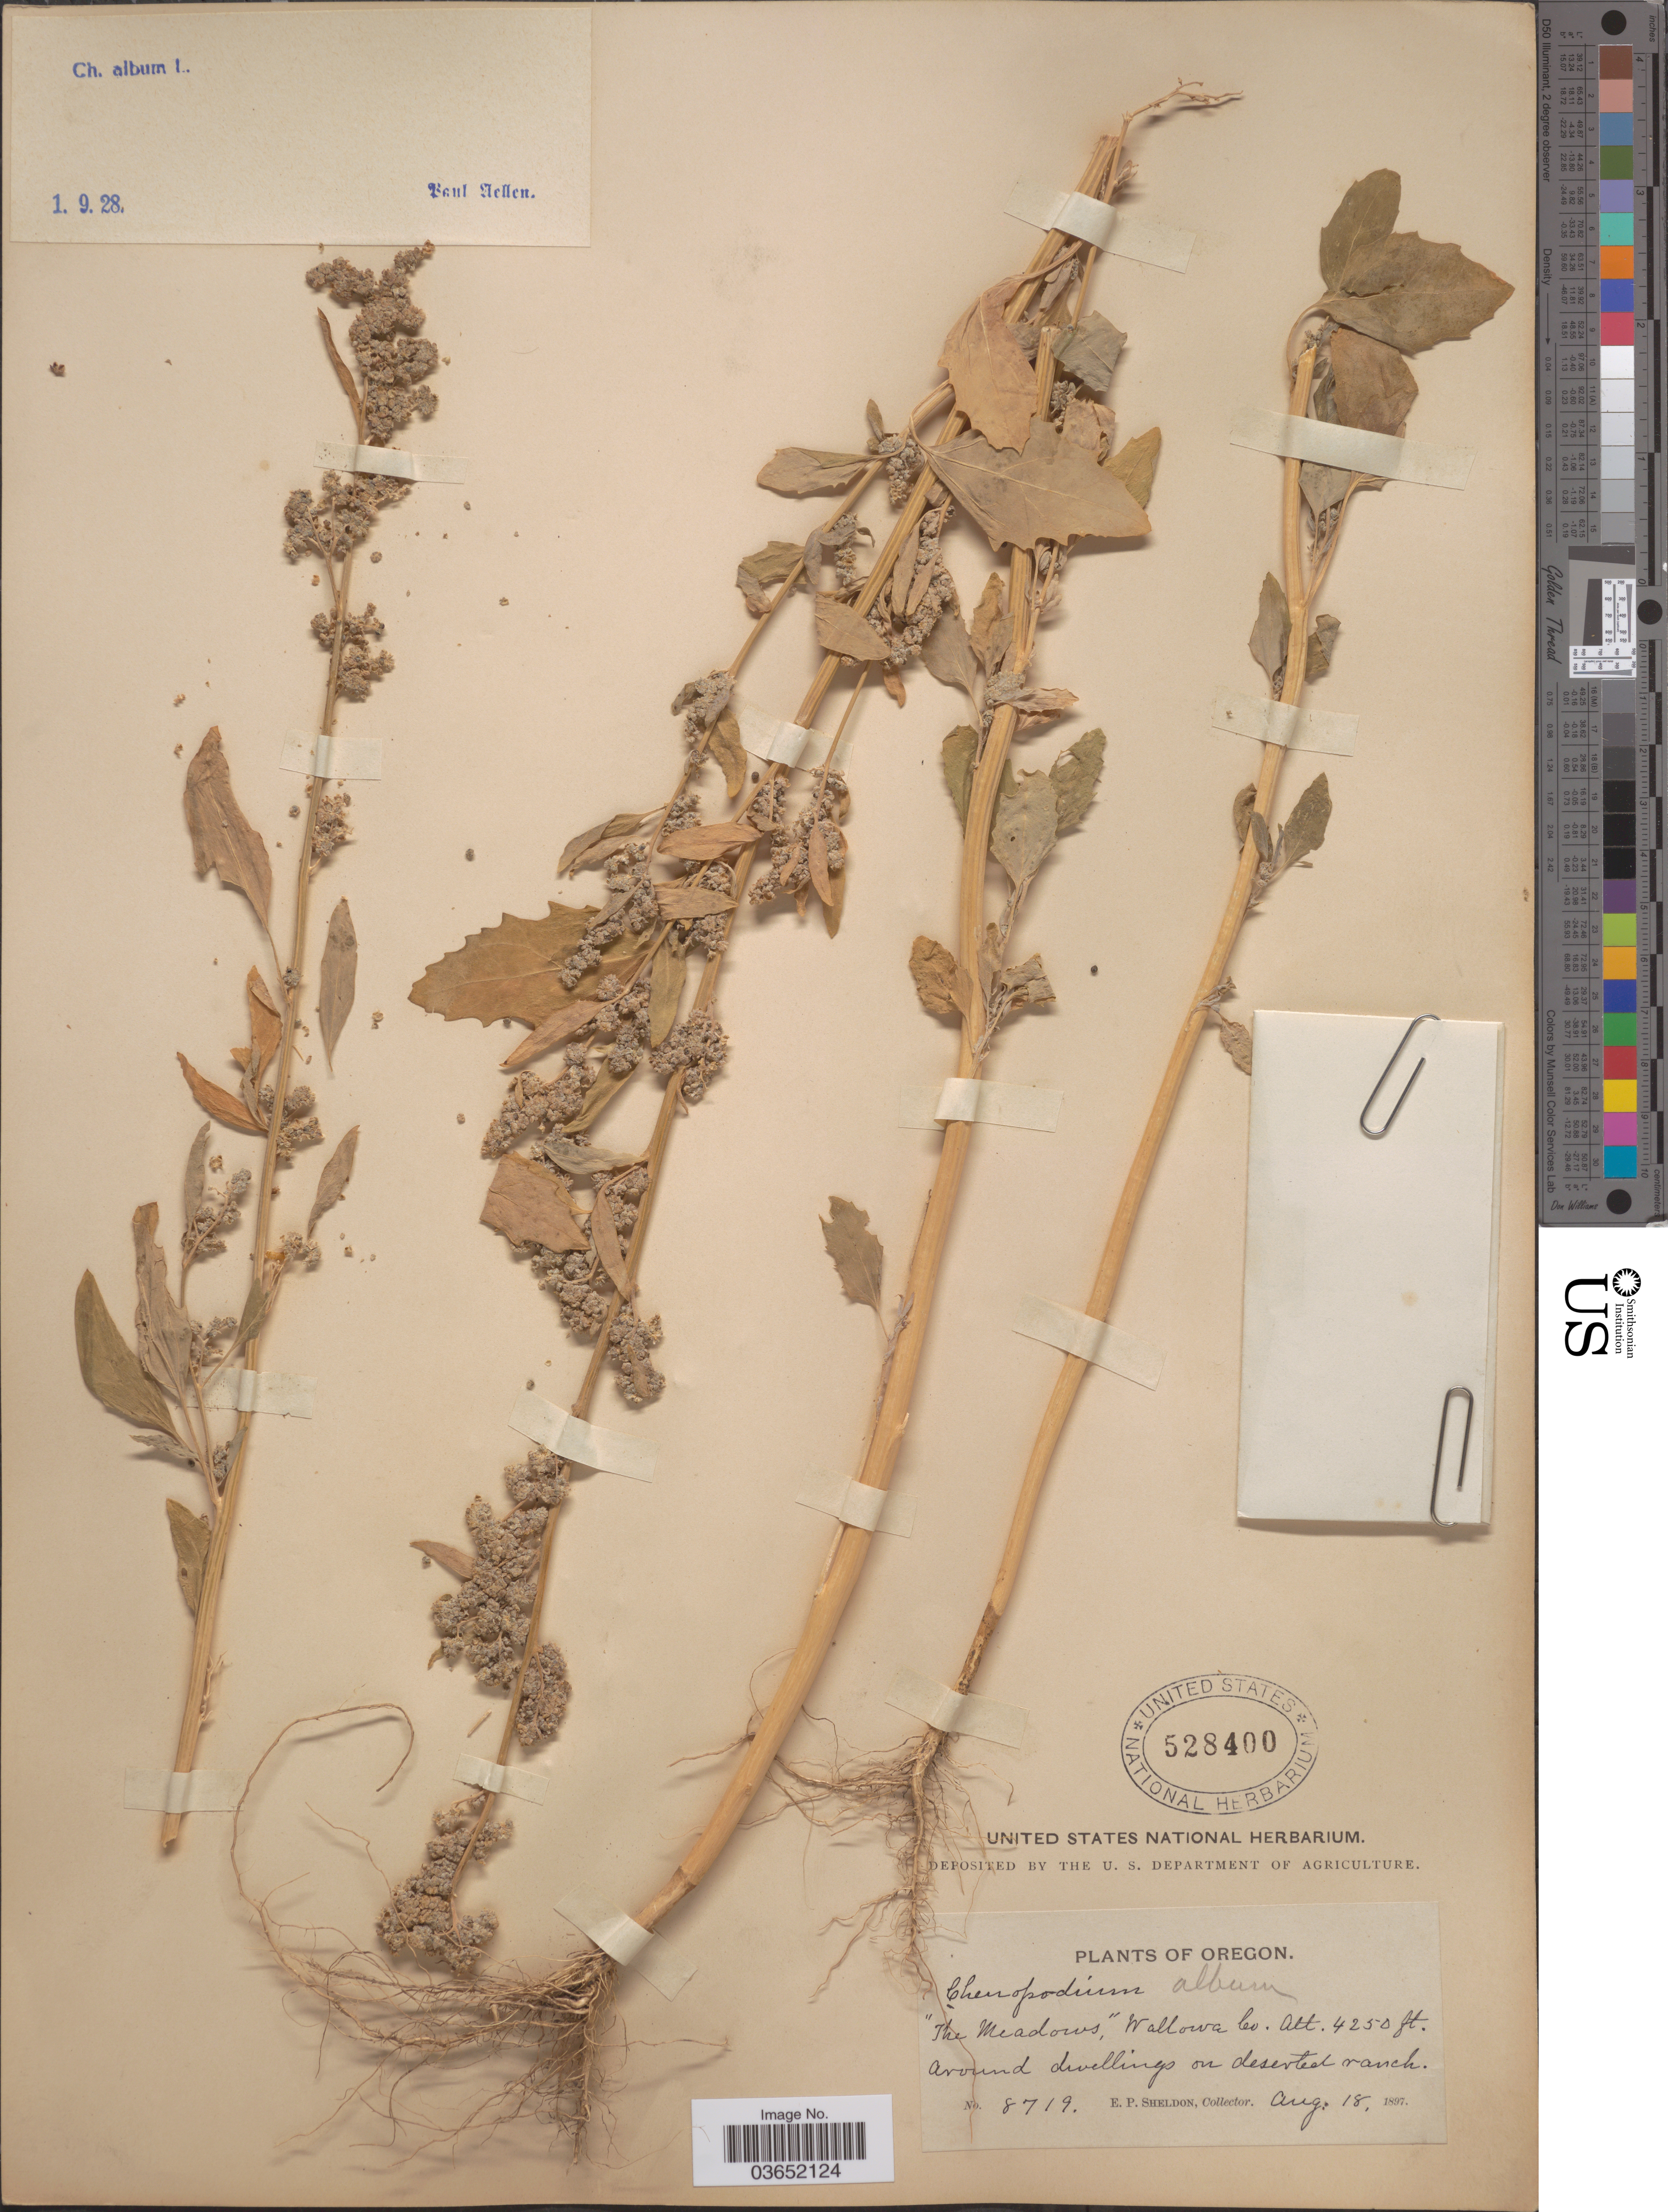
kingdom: Plantae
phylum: Tracheophyta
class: Magnoliopsida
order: Caryophyllales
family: Amaranthaceae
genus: Chenopodium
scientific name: Chenopodium album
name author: L.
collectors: E. P. Sheldon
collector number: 8719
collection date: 1897-08-18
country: United States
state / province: Oregon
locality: The Meadows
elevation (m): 1295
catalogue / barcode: US 528400